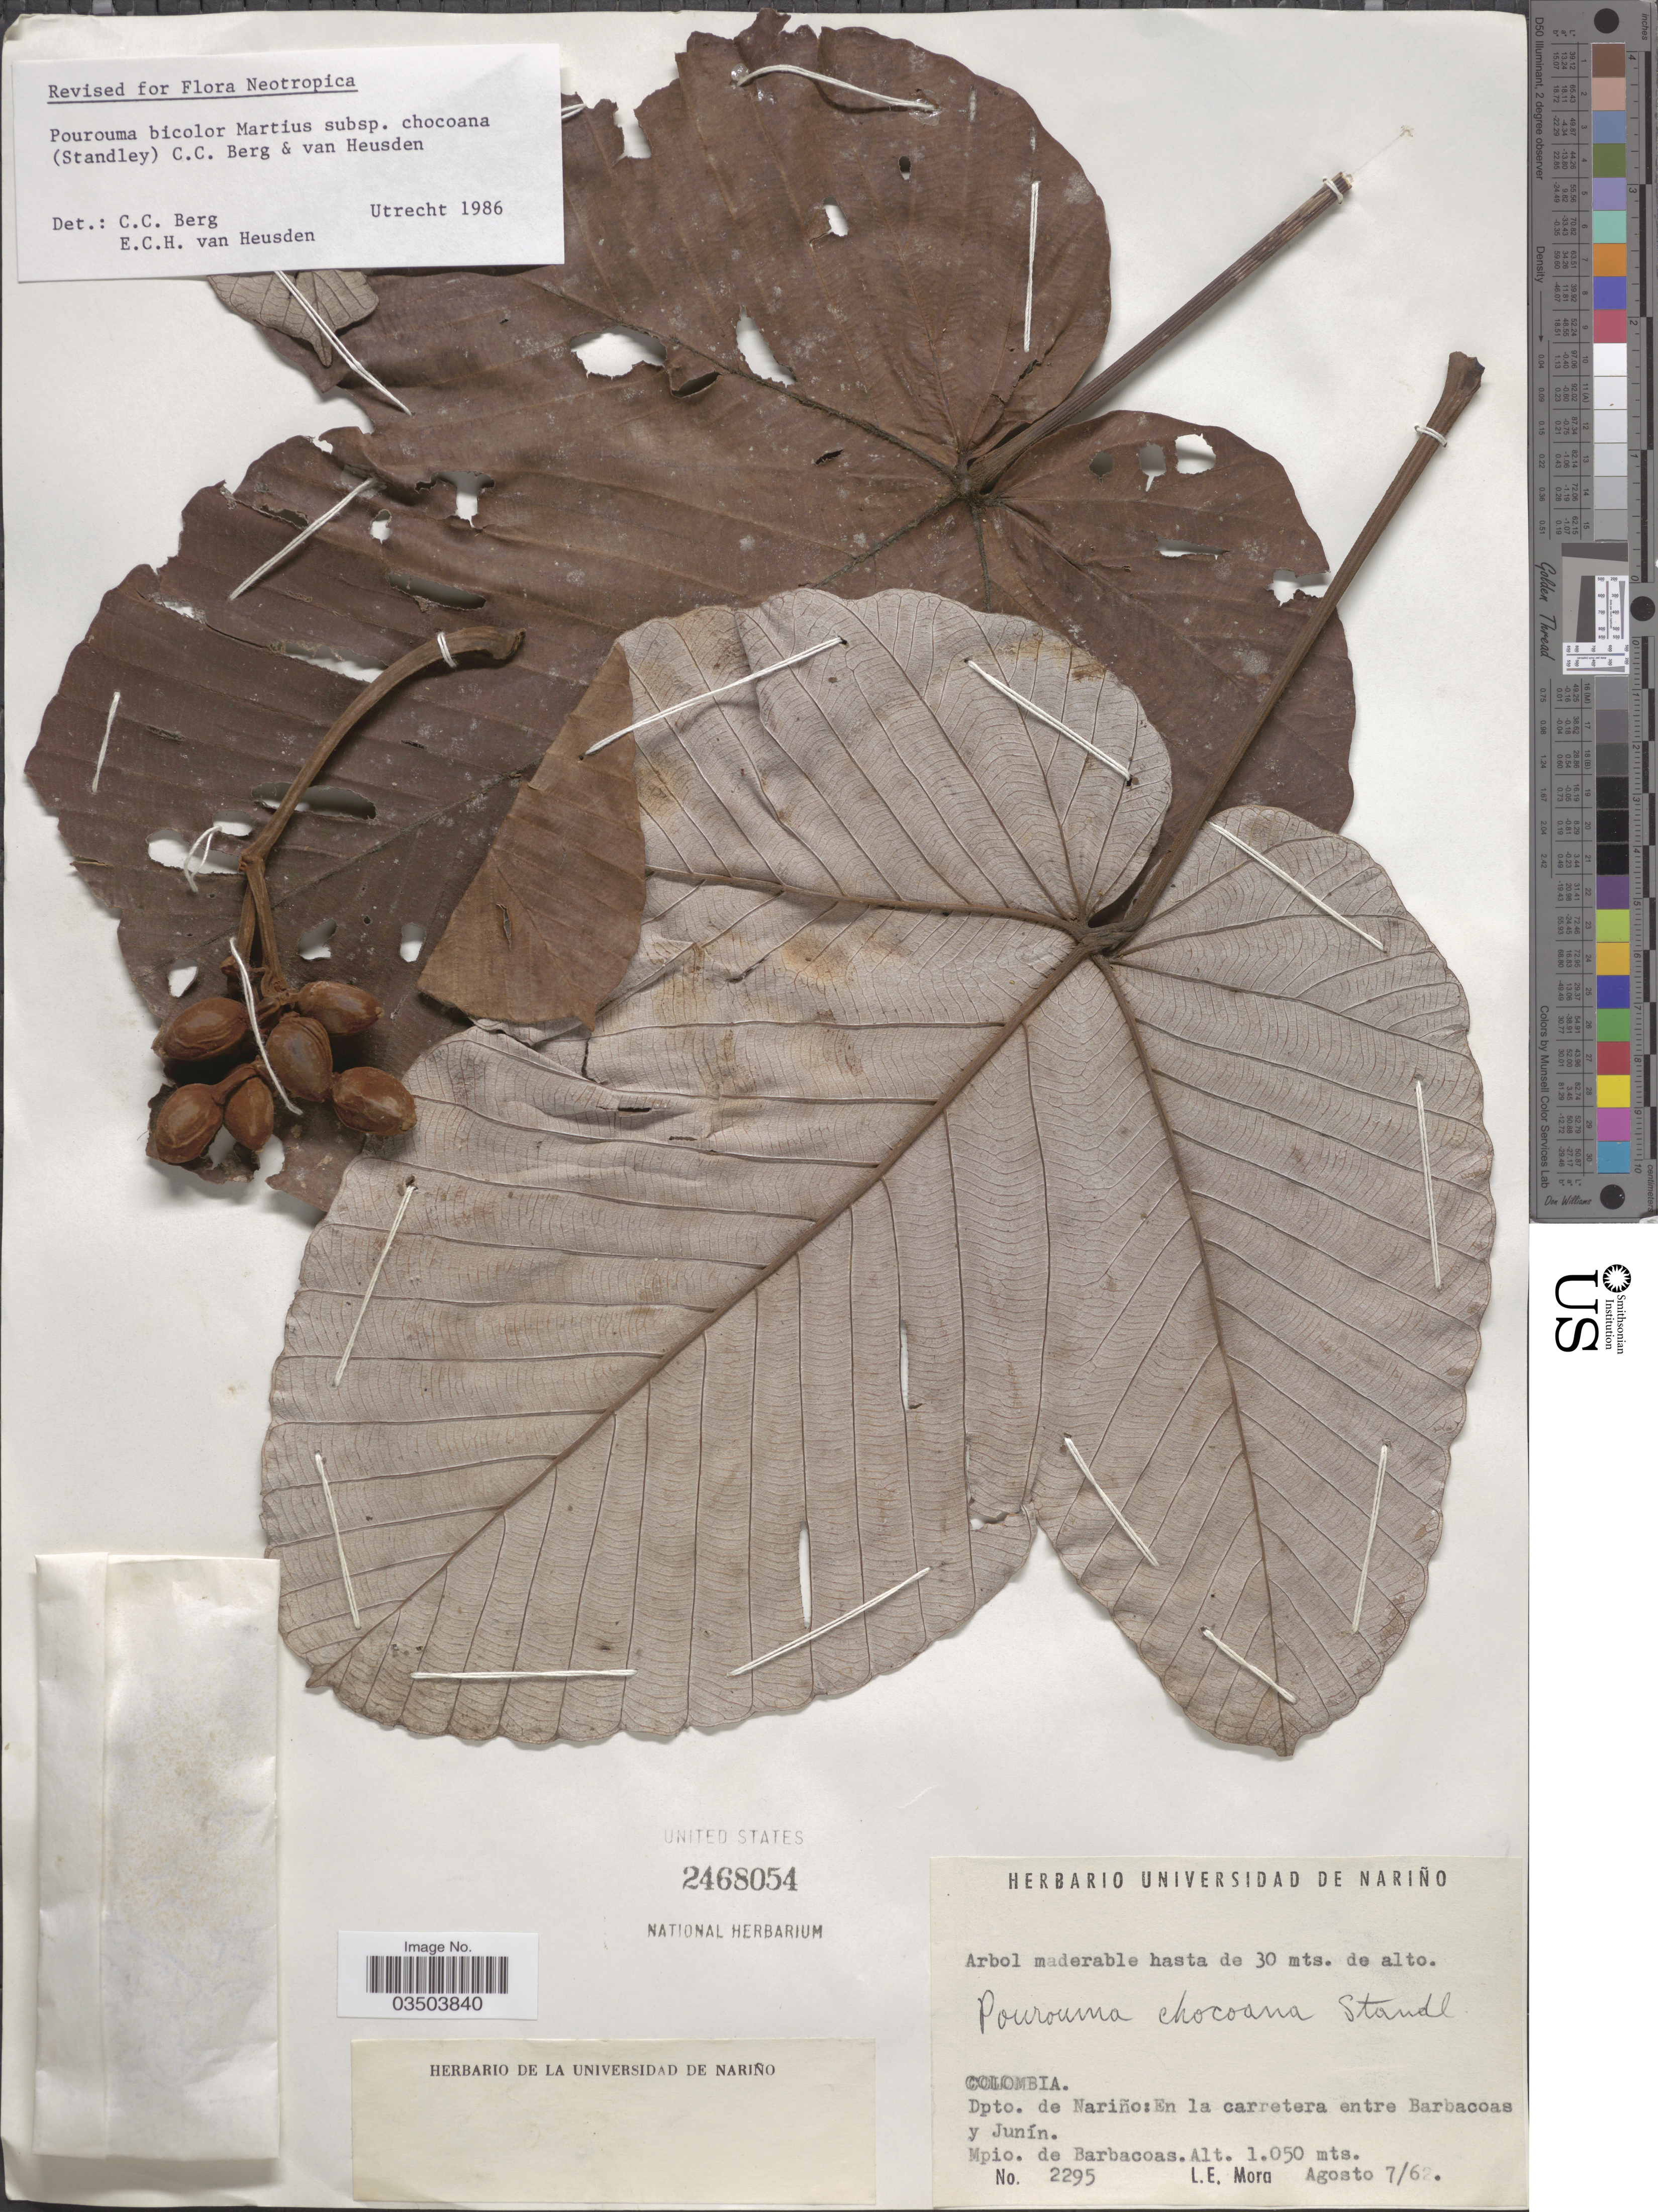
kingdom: Plantae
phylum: Tracheophyta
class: Magnoliopsida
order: Rosales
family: Urticaceae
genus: Pourouma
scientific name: Pourouma bicolor subsp. chocoana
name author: (Standl.) C.C. Berg & Heusden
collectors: L. Mora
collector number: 2295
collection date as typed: Transcribed d/m/y: 7/8/62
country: Colombia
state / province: Nariño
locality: Dpto. de Nariño: En la carretera entre Barbacoas y Junín. Mpio. de Barbacoas.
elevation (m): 1050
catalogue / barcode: US 2468054